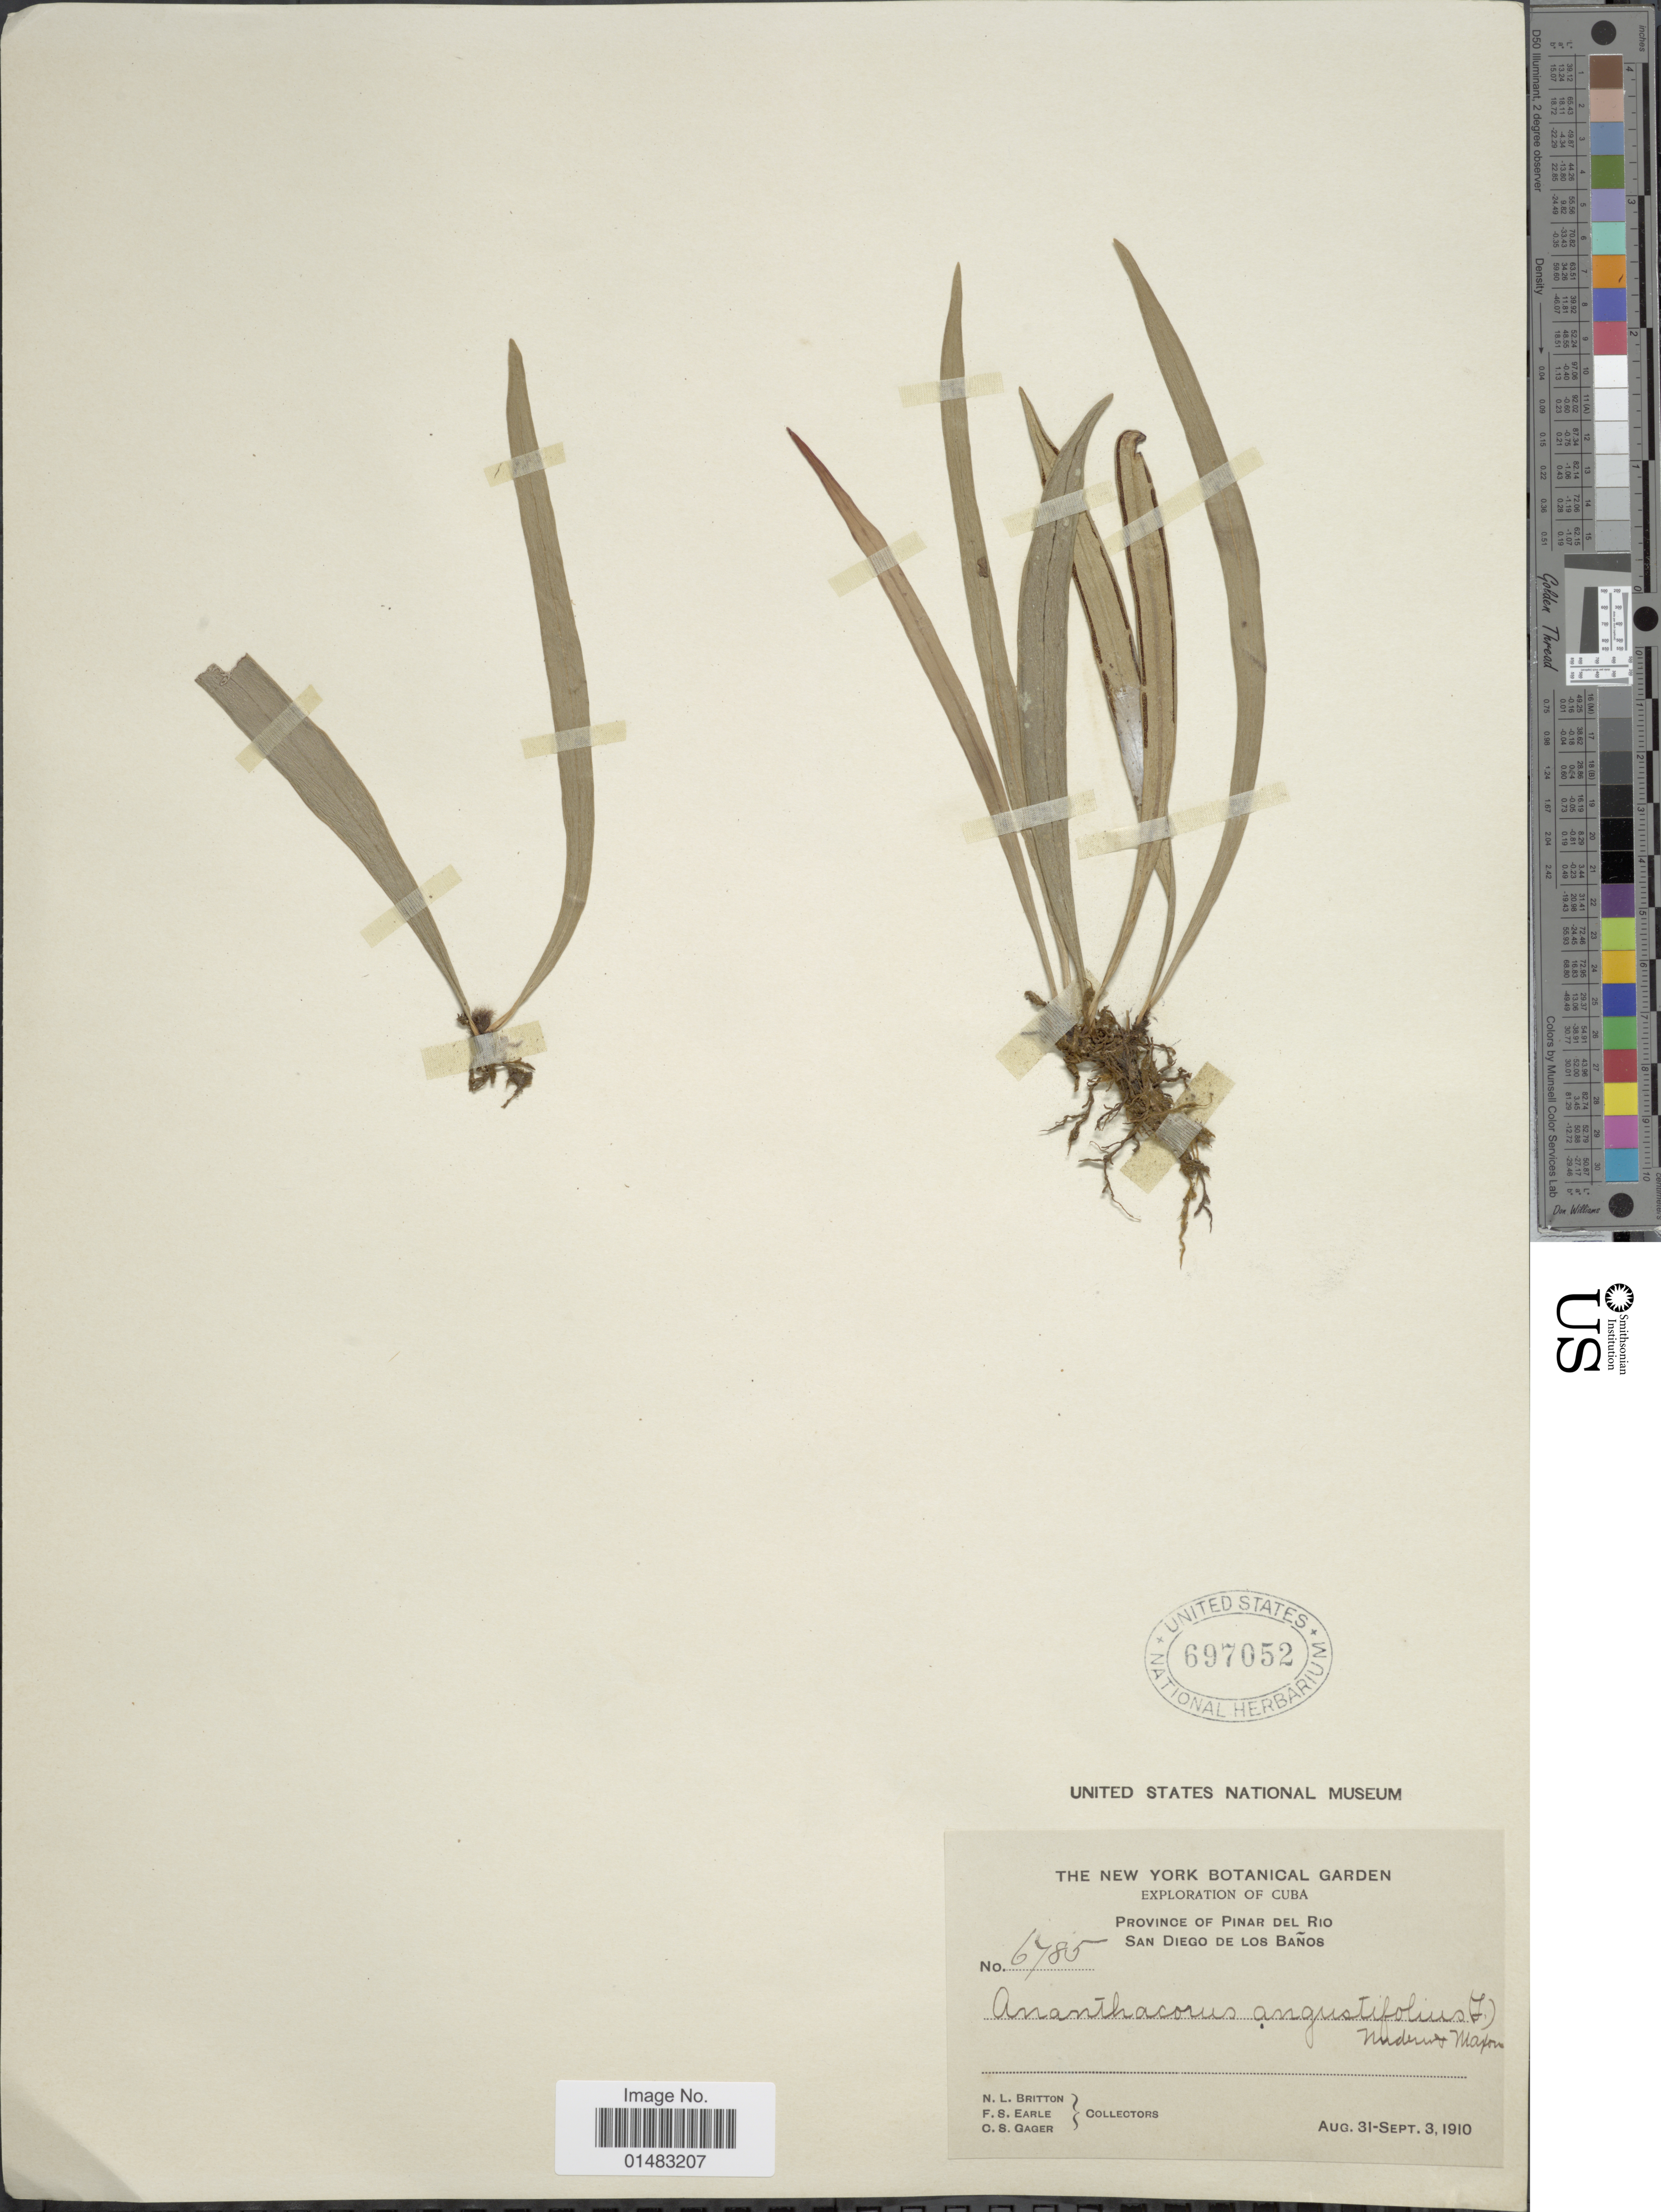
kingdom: Plantae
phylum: Tracheophyta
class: Polypodiopsida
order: Polypodiales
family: Pteridaceae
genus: Ananthacorus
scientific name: Ananthacorus angustifolius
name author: (Sw.) Underw. & Maxon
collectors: N. Britton, F. S. Earle & O. Gager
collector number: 6785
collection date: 1910-08-31/1910-09-03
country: Cuba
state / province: Pinar del Río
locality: San Diego De Los Baños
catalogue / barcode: US 697052